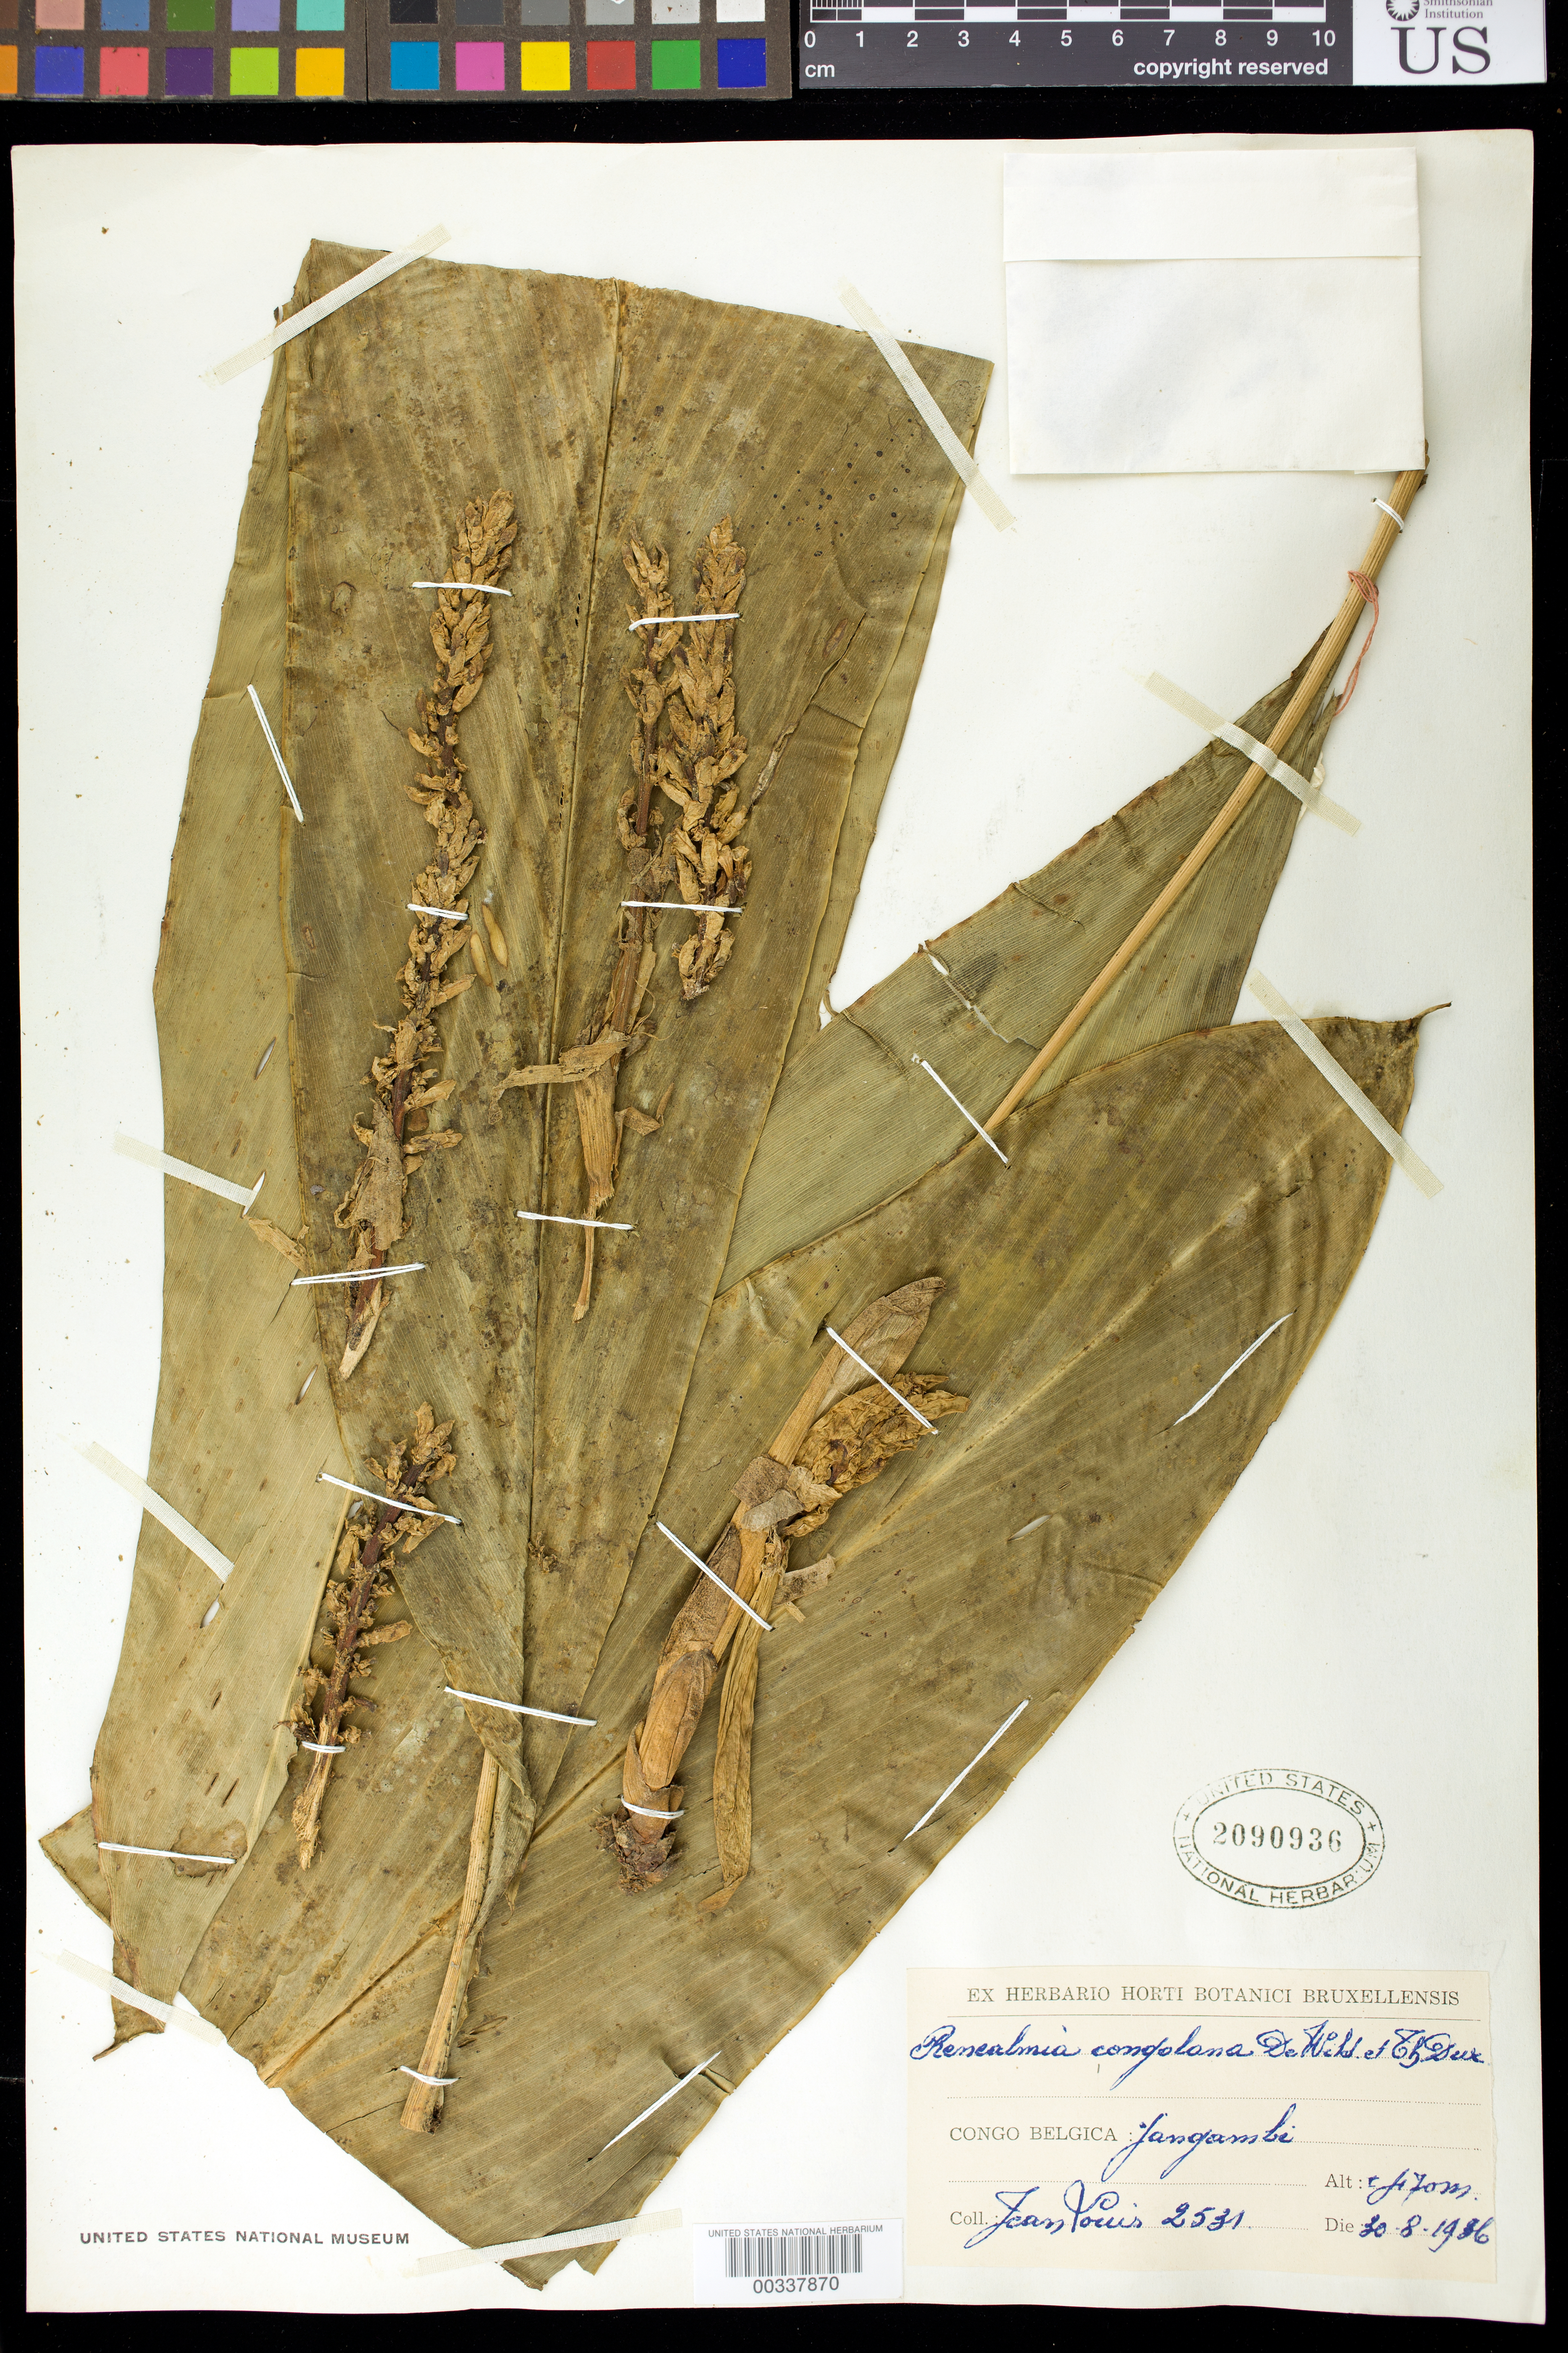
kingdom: Plantae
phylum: Tracheophyta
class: Liliopsida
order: Zingiberales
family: Zingiberaceae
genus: Renealmia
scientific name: Renealmia congolana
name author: De Wild. & Durand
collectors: J. Louis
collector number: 2531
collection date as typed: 30 Aug 1936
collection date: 1936-08-30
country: Congo, Democratic Republic of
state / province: Tshopo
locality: Congo belgica: yangambi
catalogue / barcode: US 2090936